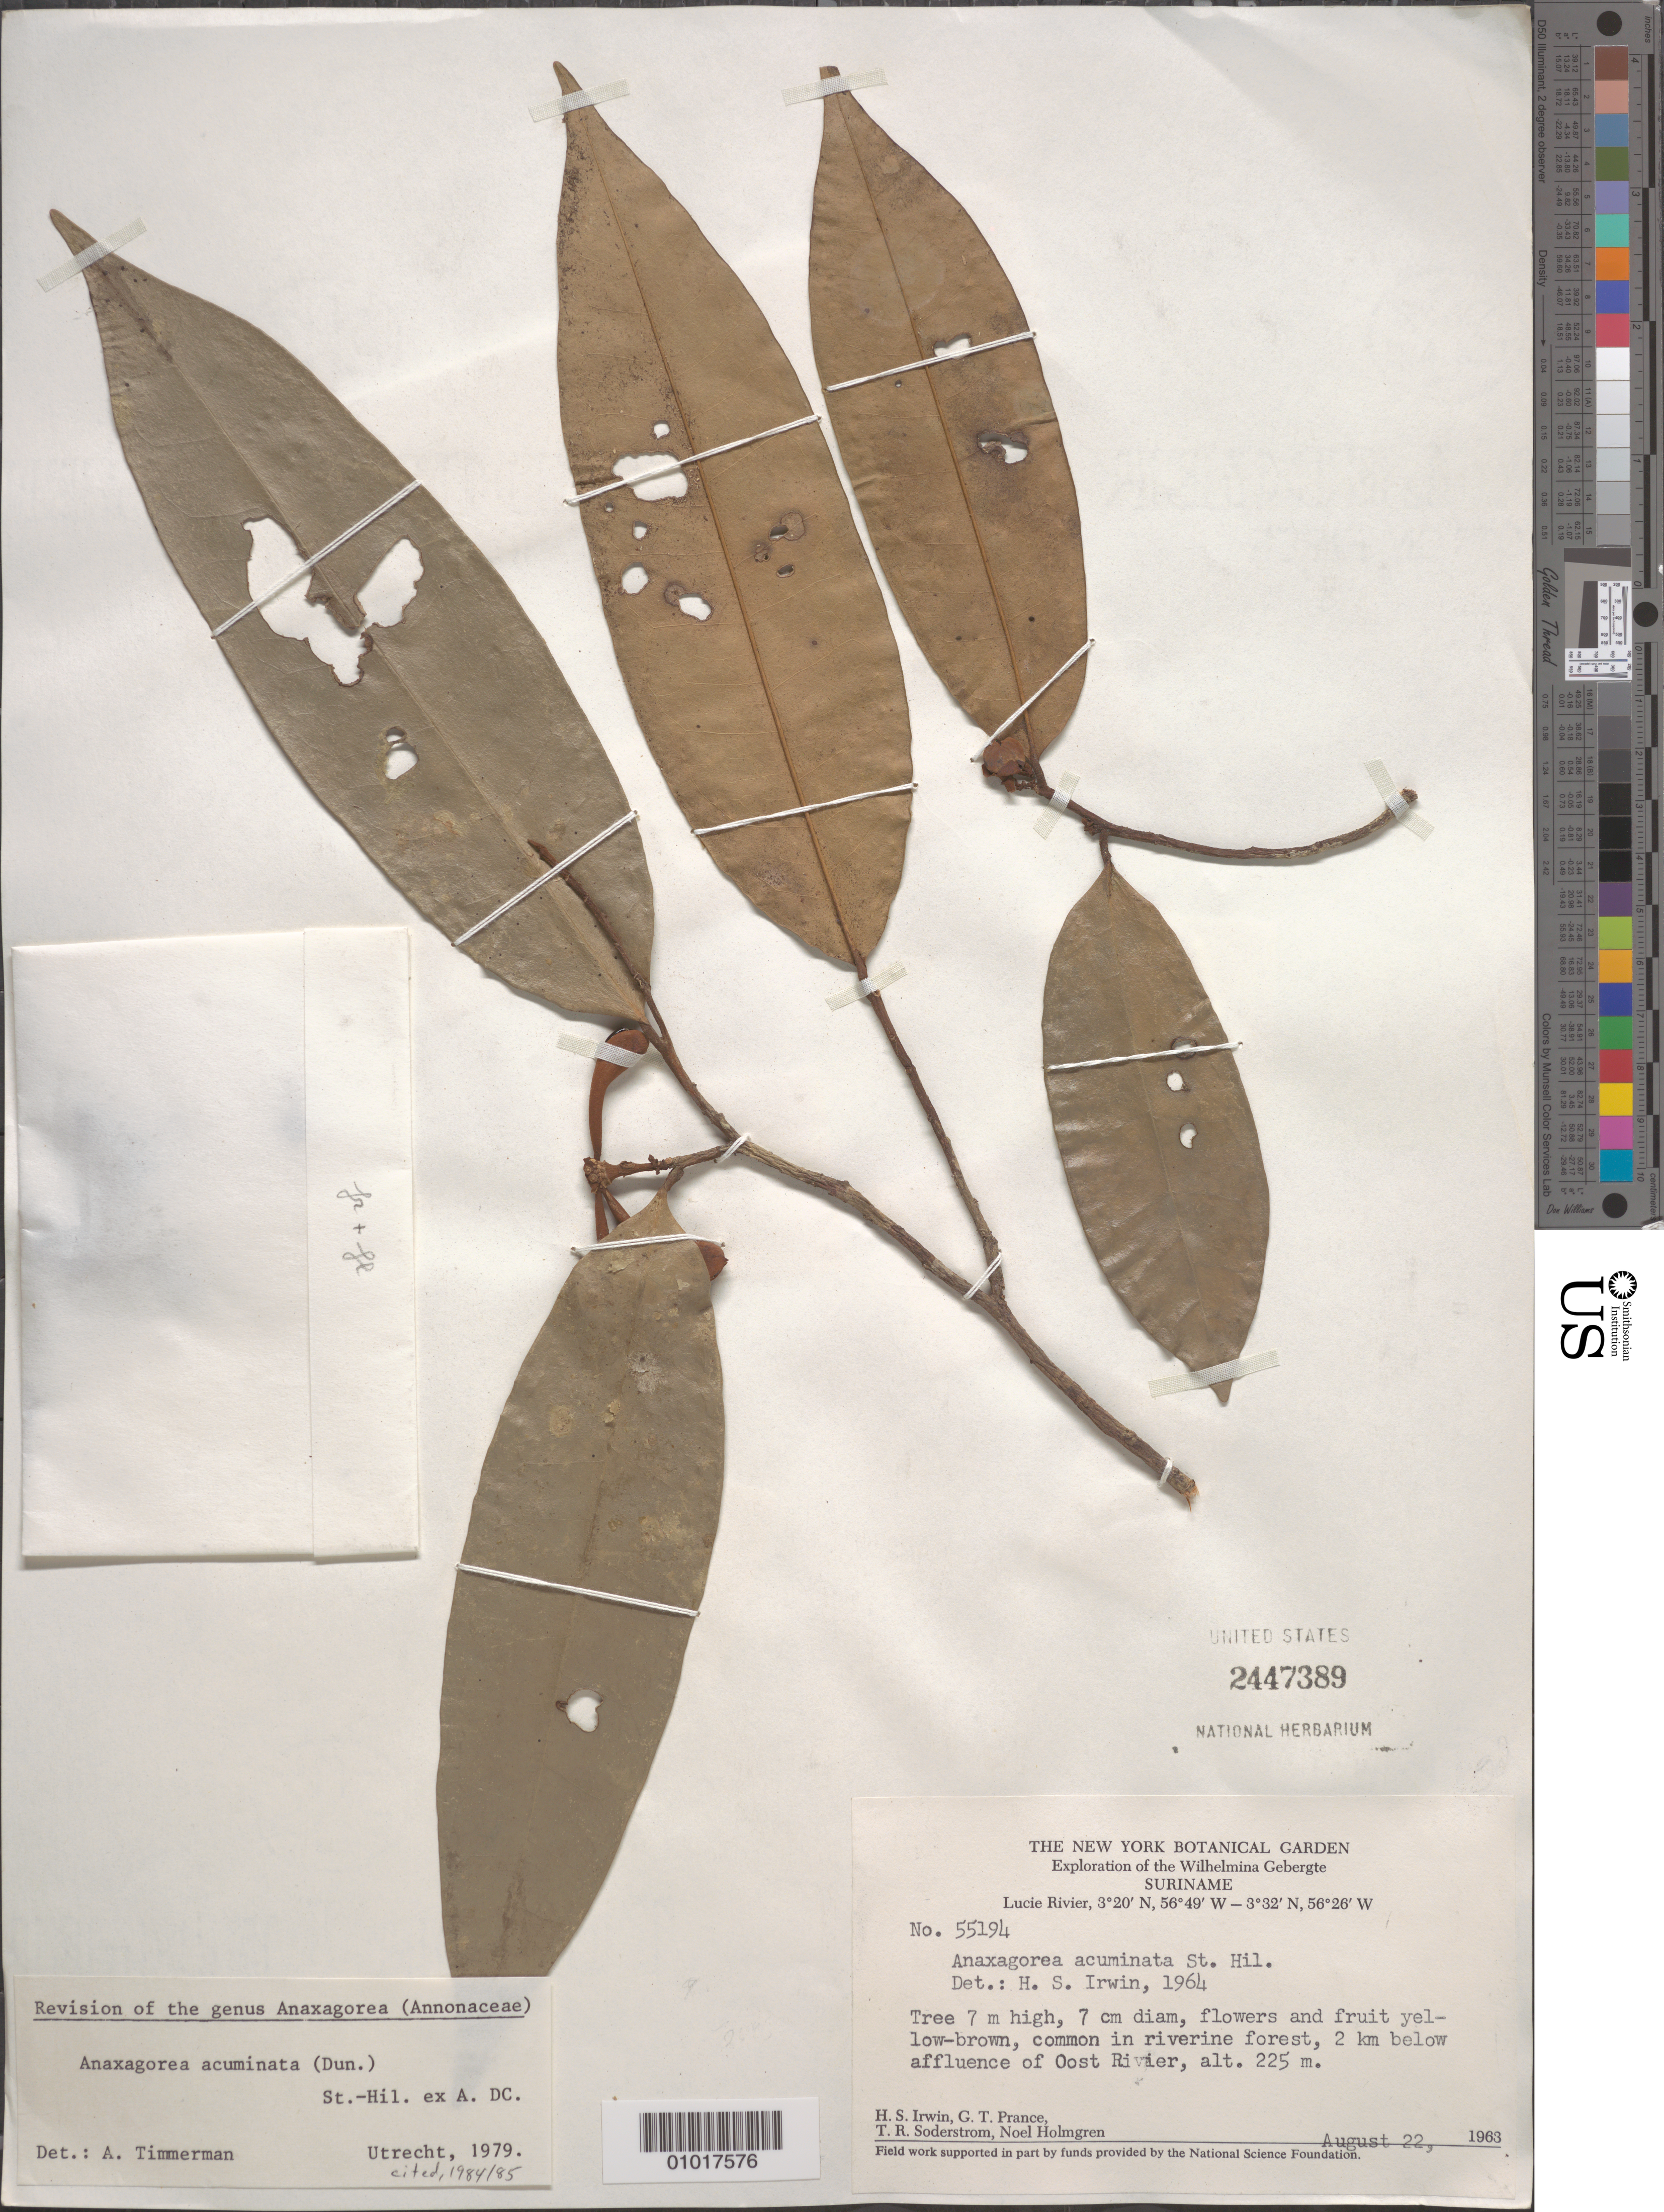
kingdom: Plantae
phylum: Tracheophyta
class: Magnoliopsida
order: Magnoliales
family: Annonaceae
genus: Anaxagorea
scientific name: Anaxagorea acuminata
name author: (Dunal) A. DC.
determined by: Timmerman, A.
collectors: H. Irwin, G. T. Prance, T. R. Soderstrom & N. H. Holmgren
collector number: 55194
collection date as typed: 22-Aug-63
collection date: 1963-08-22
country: Suriname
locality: Lucie Rivier, 2 km below affluence of Oost Rivier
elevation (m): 225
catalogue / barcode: US 2447389